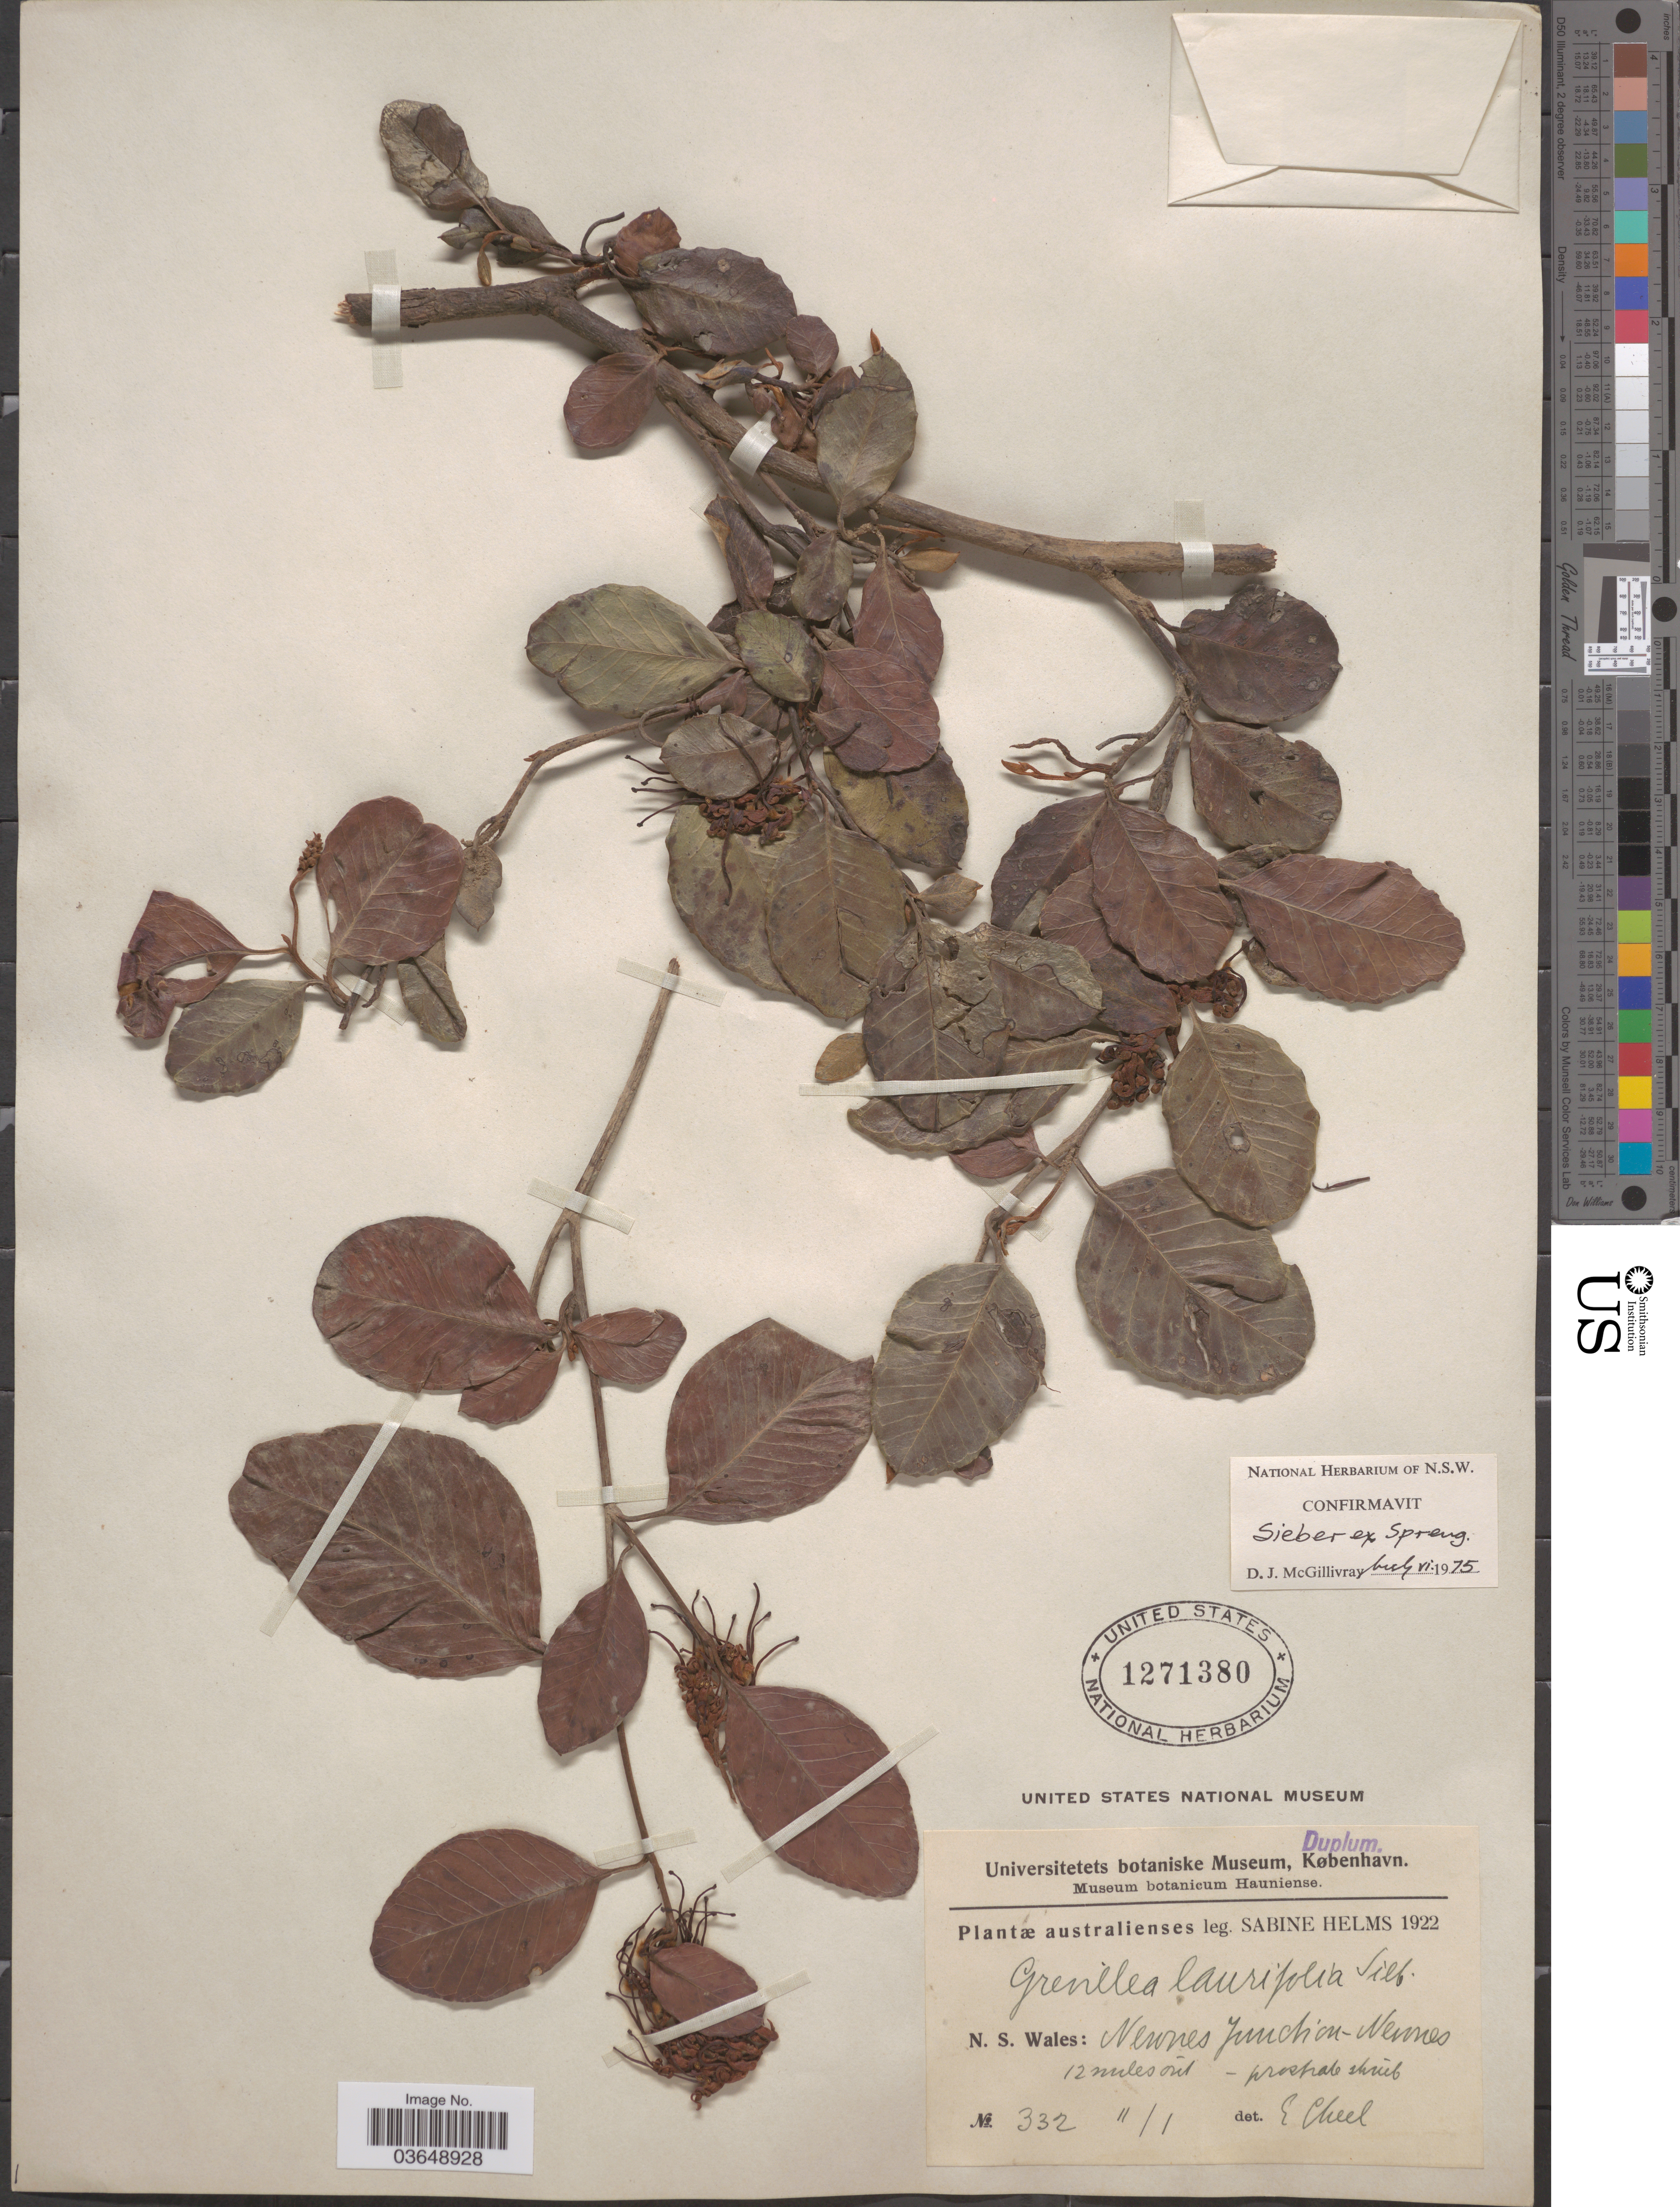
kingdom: Plantae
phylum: Tracheophyta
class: Magnoliopsida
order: Proteales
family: Proteaceae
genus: Grevillea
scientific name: Grevillea laurifolia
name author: Sieber ex Spreng.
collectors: S. Helms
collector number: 332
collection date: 1922-01-11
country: Australia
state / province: New South Wales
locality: N. S. Wales: Newnes Junction-Newnes. 12 miles out.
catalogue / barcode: US 1271380